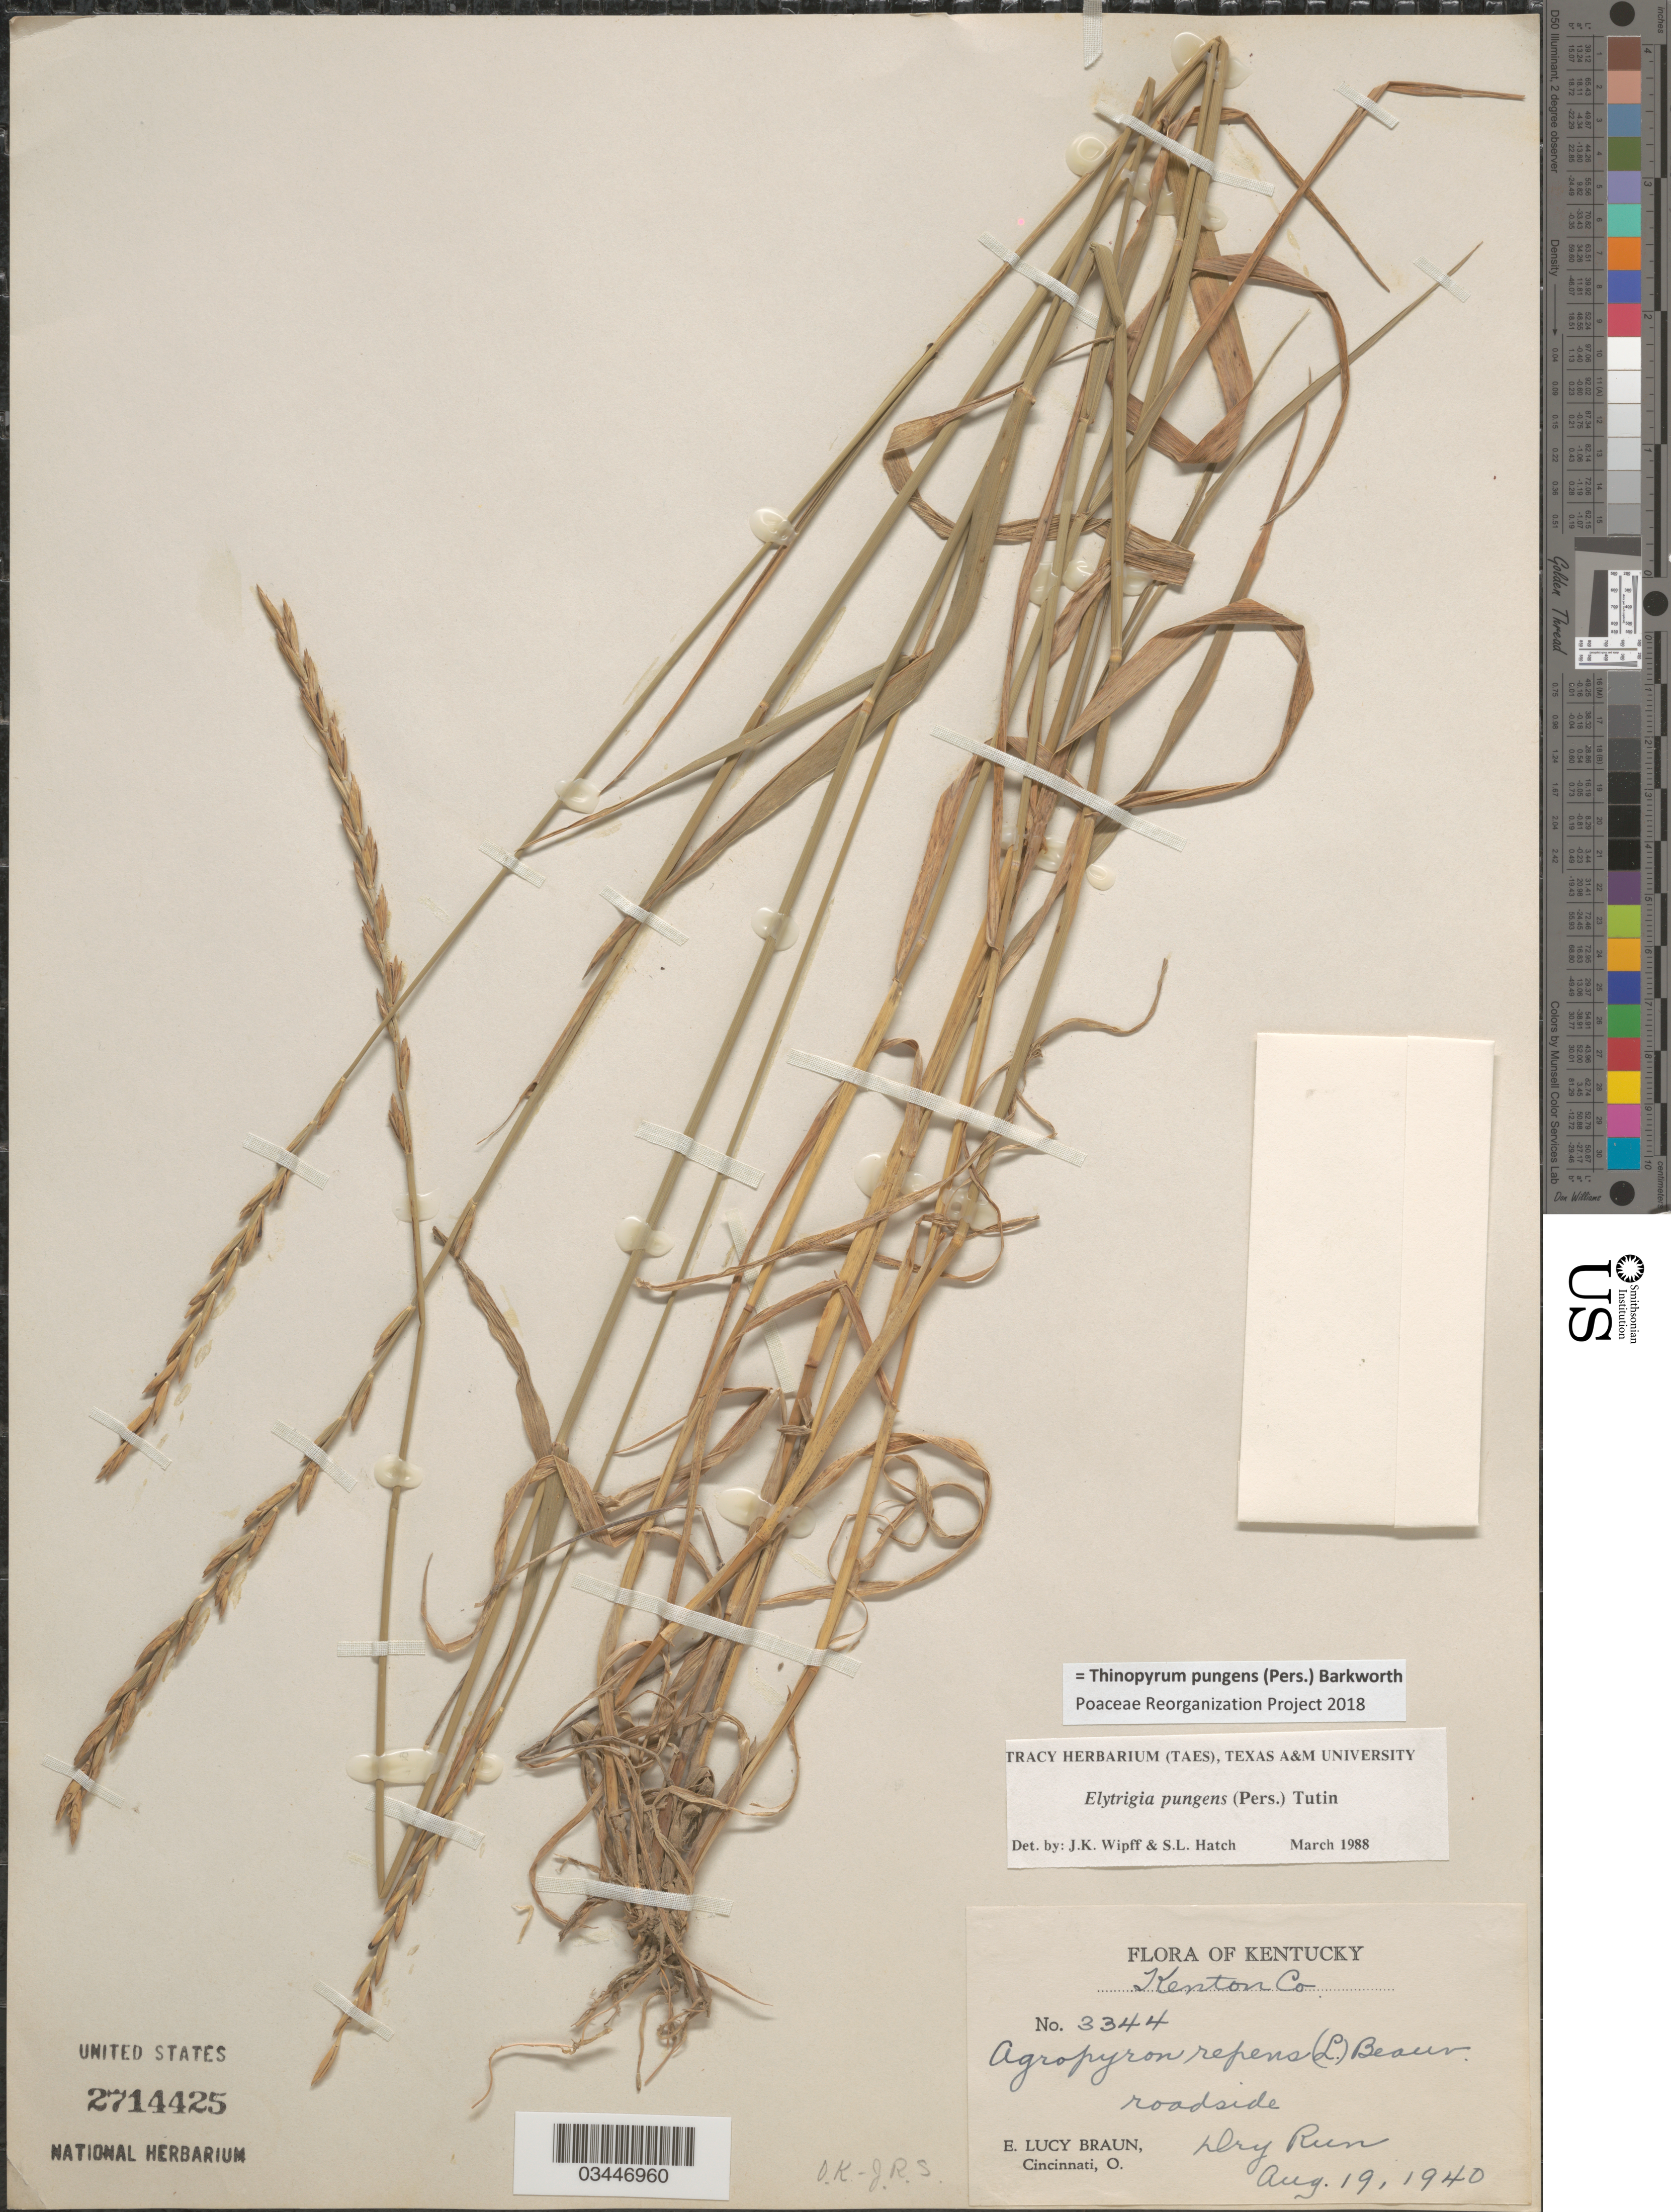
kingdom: Plantae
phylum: Tracheophyta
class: Liliopsida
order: Poales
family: Poaceae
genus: Thinopyrum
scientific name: Thinopyrum pungens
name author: (Pers.) Barkworth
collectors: E. L. Braun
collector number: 3344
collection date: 1940-08-19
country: United States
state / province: Kentucky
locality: Kenton Co. Roadside. Dry Run.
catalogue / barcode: US 2714425